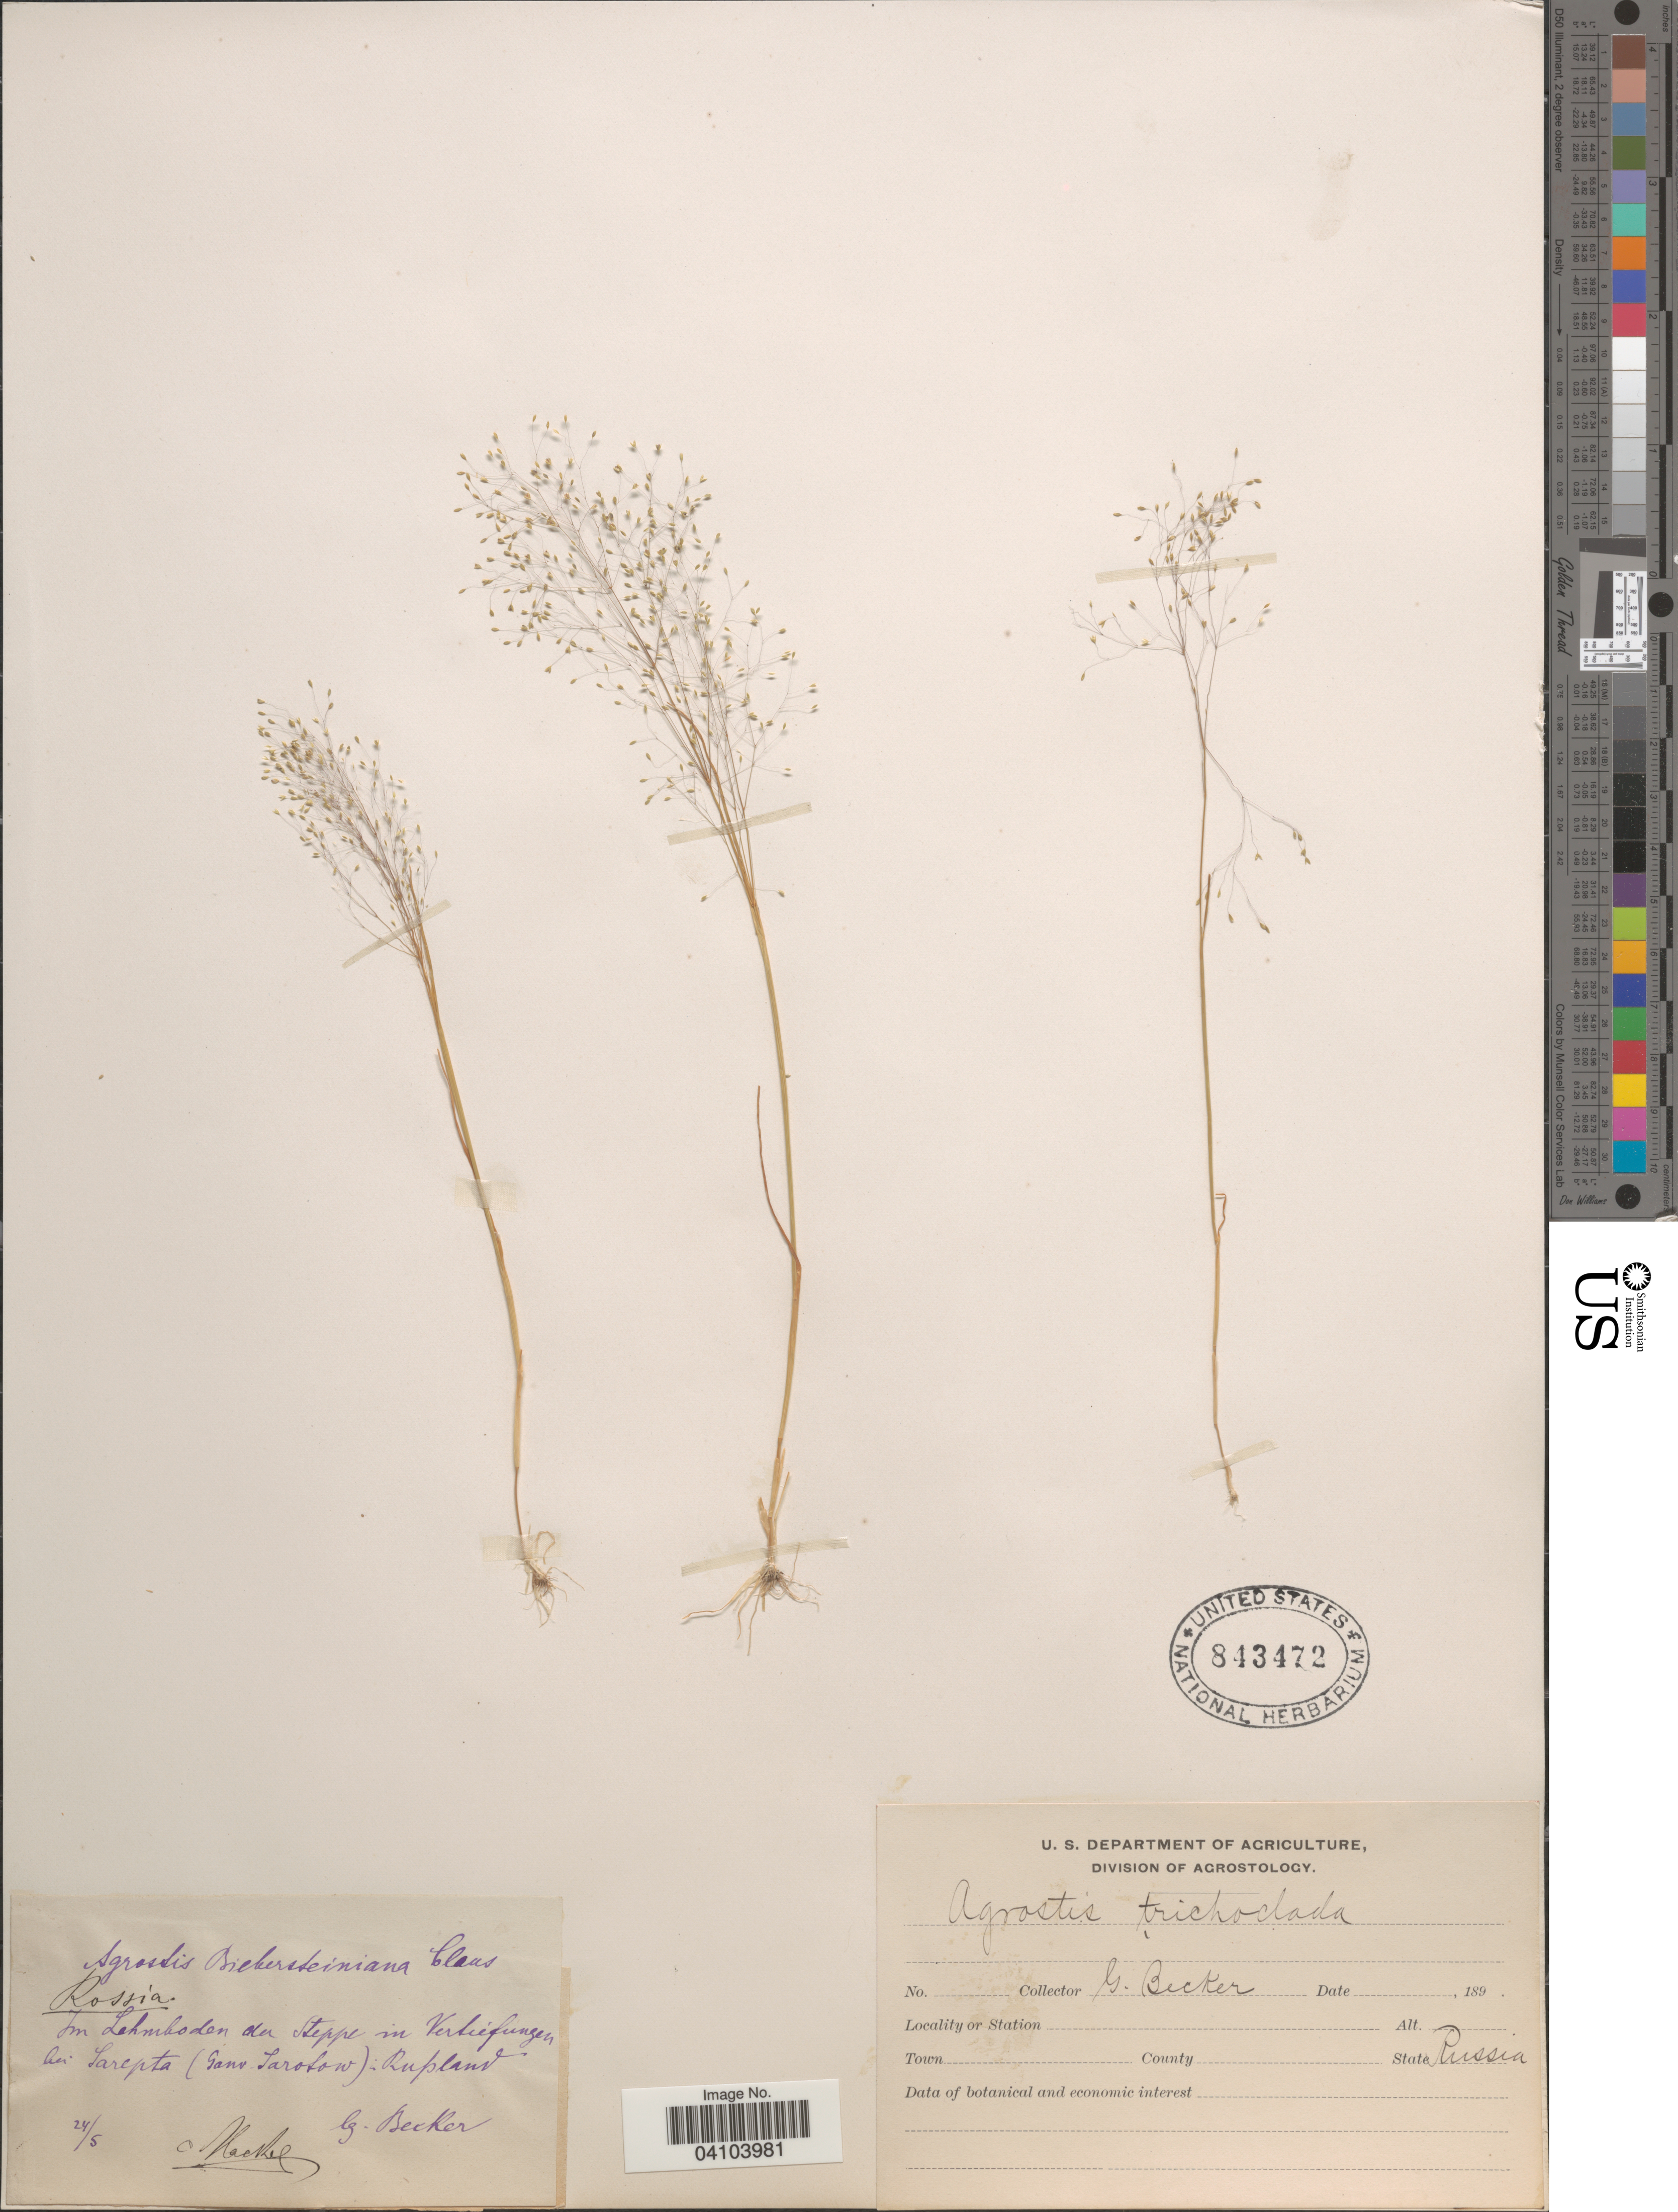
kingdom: Plantae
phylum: Tracheophyta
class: Liliopsida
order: Poales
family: Poaceae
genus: Zingeria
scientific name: Zingeria biebersteiniana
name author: (Claus) P.A. Smirn.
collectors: A. K. Becker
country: Russian Federation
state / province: Volgograd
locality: Sarepta.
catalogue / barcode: US 843472